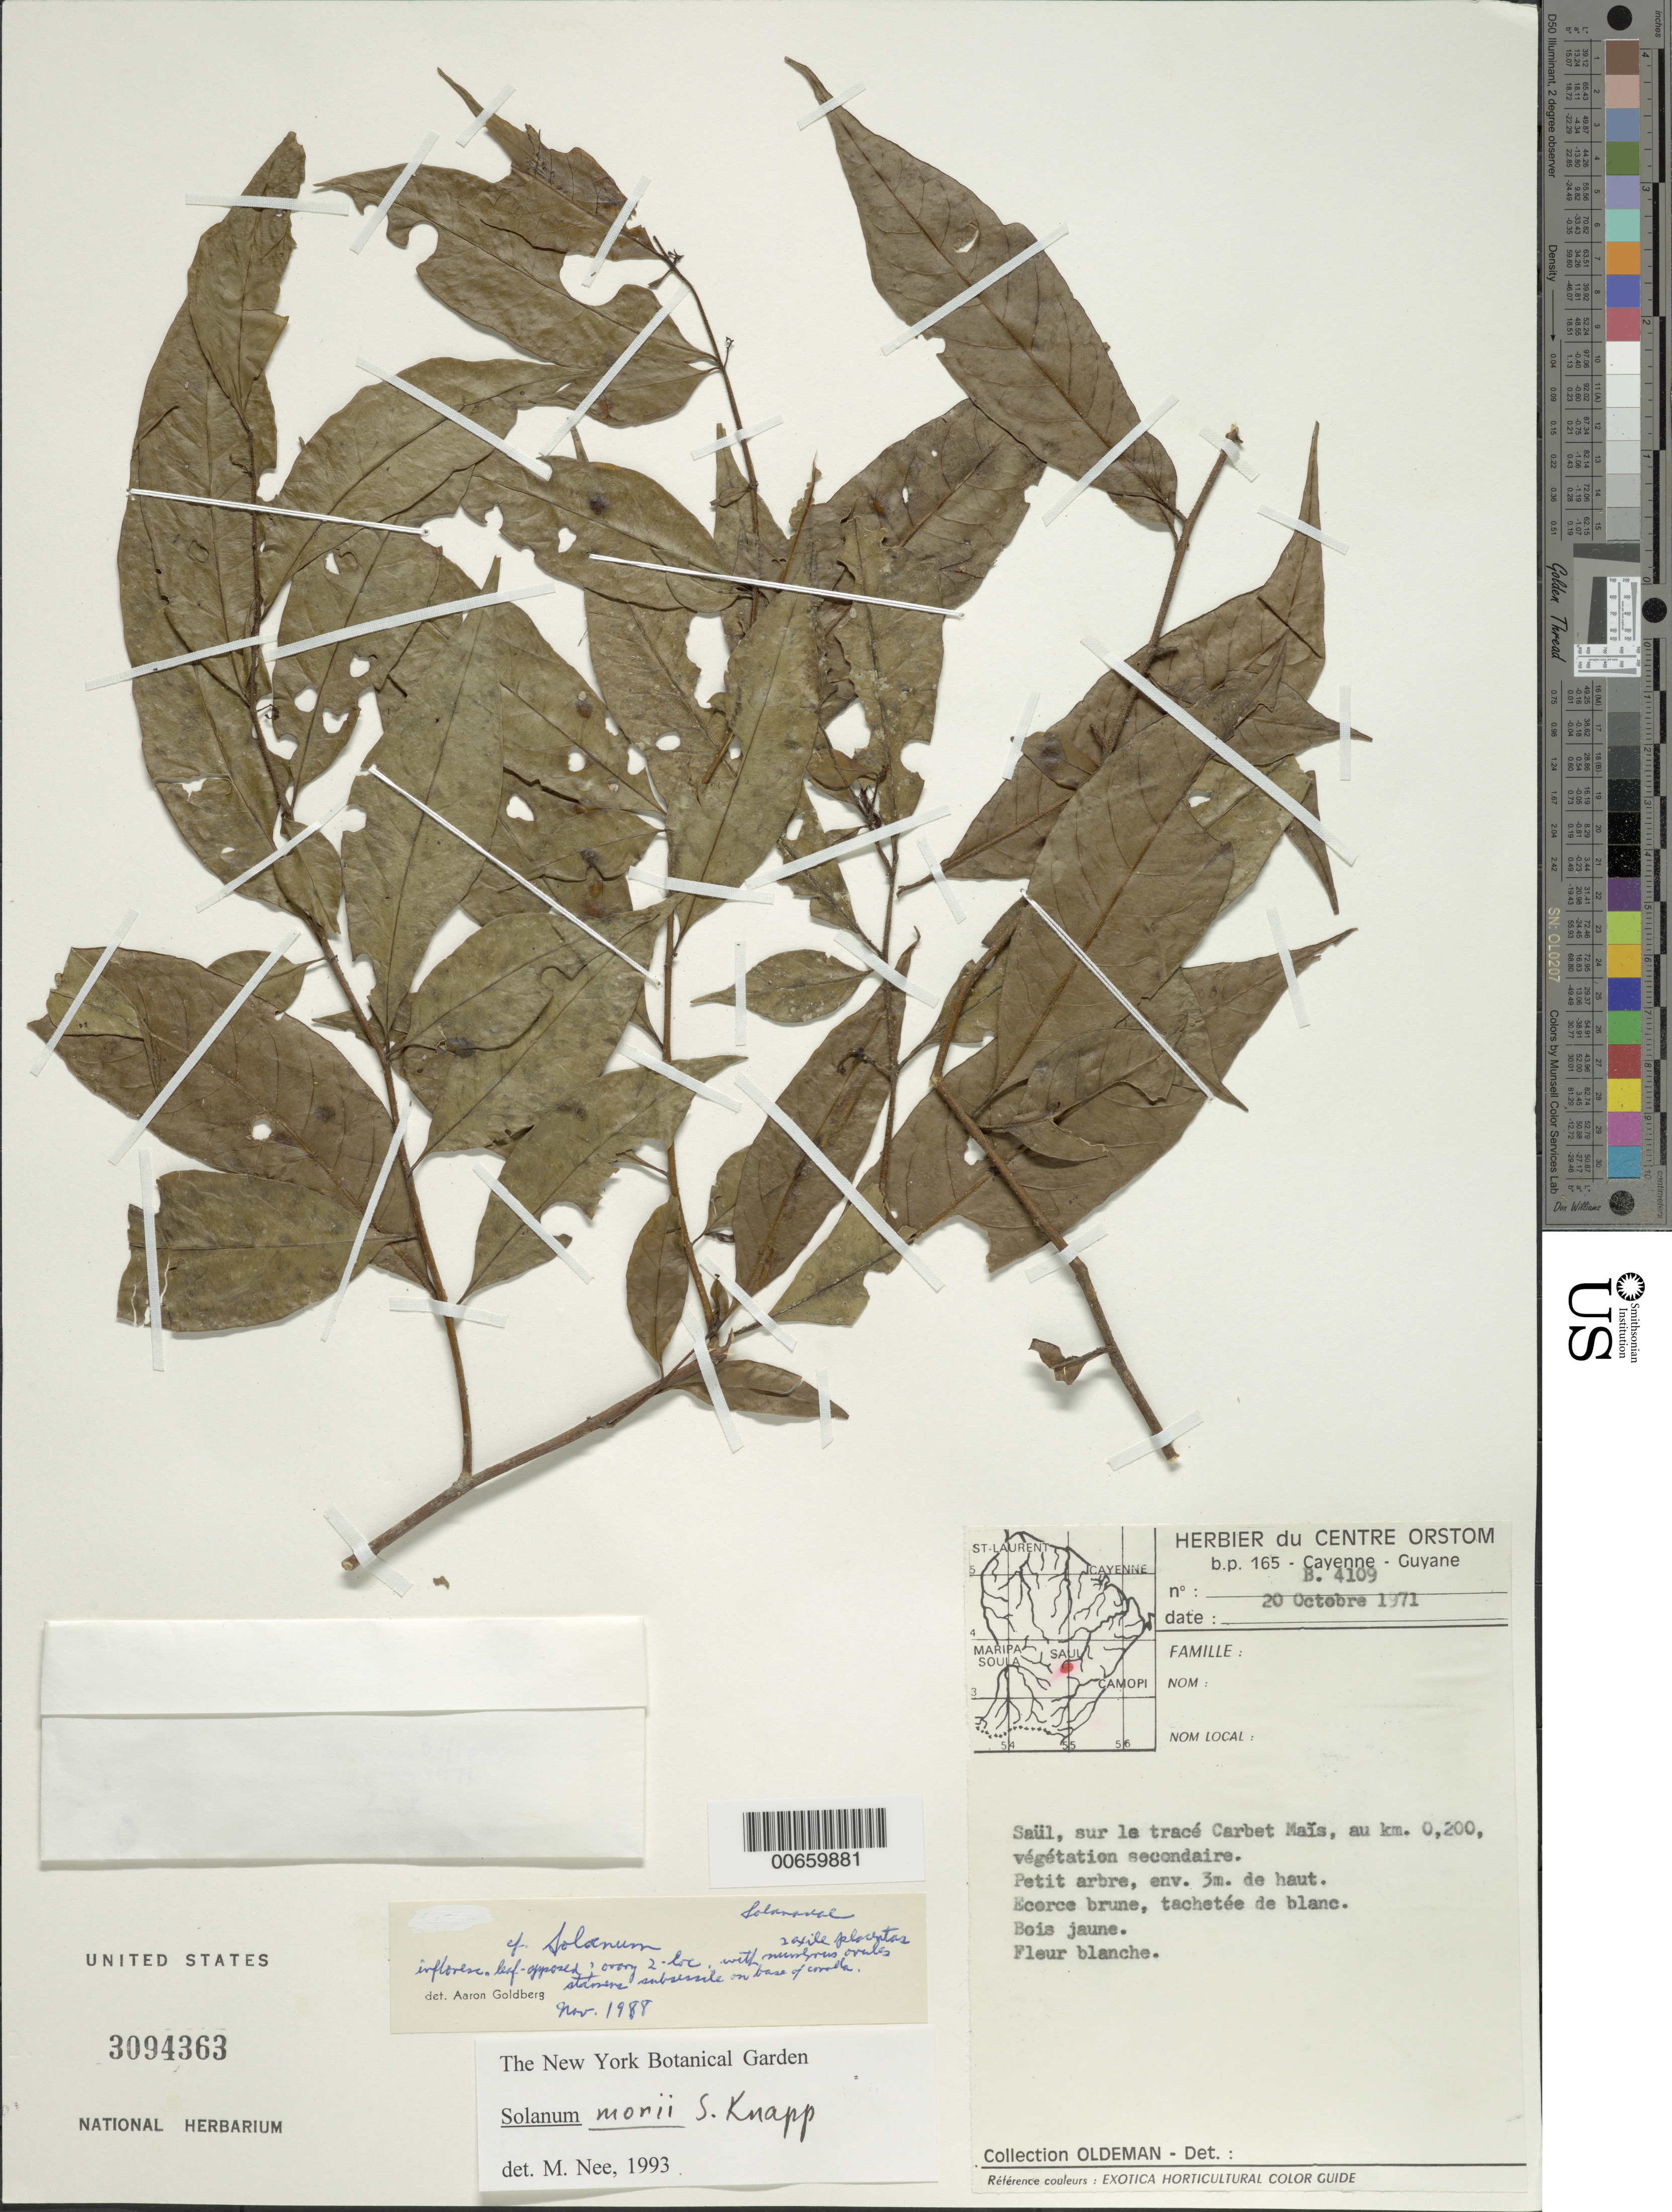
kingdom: Plantae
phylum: Tracheophyta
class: Magnoliopsida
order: Solanales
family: Solanaceae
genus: Solanum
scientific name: Solanum morii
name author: S. Knapp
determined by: Nee, Michael H.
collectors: R. Oldeman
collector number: B 4109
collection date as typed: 10 Oct 1971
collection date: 1971-10-10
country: French Guiana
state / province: Saint-Laurent-du-Maroni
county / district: Saül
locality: Saül: sur le tracé Carbet Maïs, km 0.2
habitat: Secondary vegetation.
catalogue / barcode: US 3094363